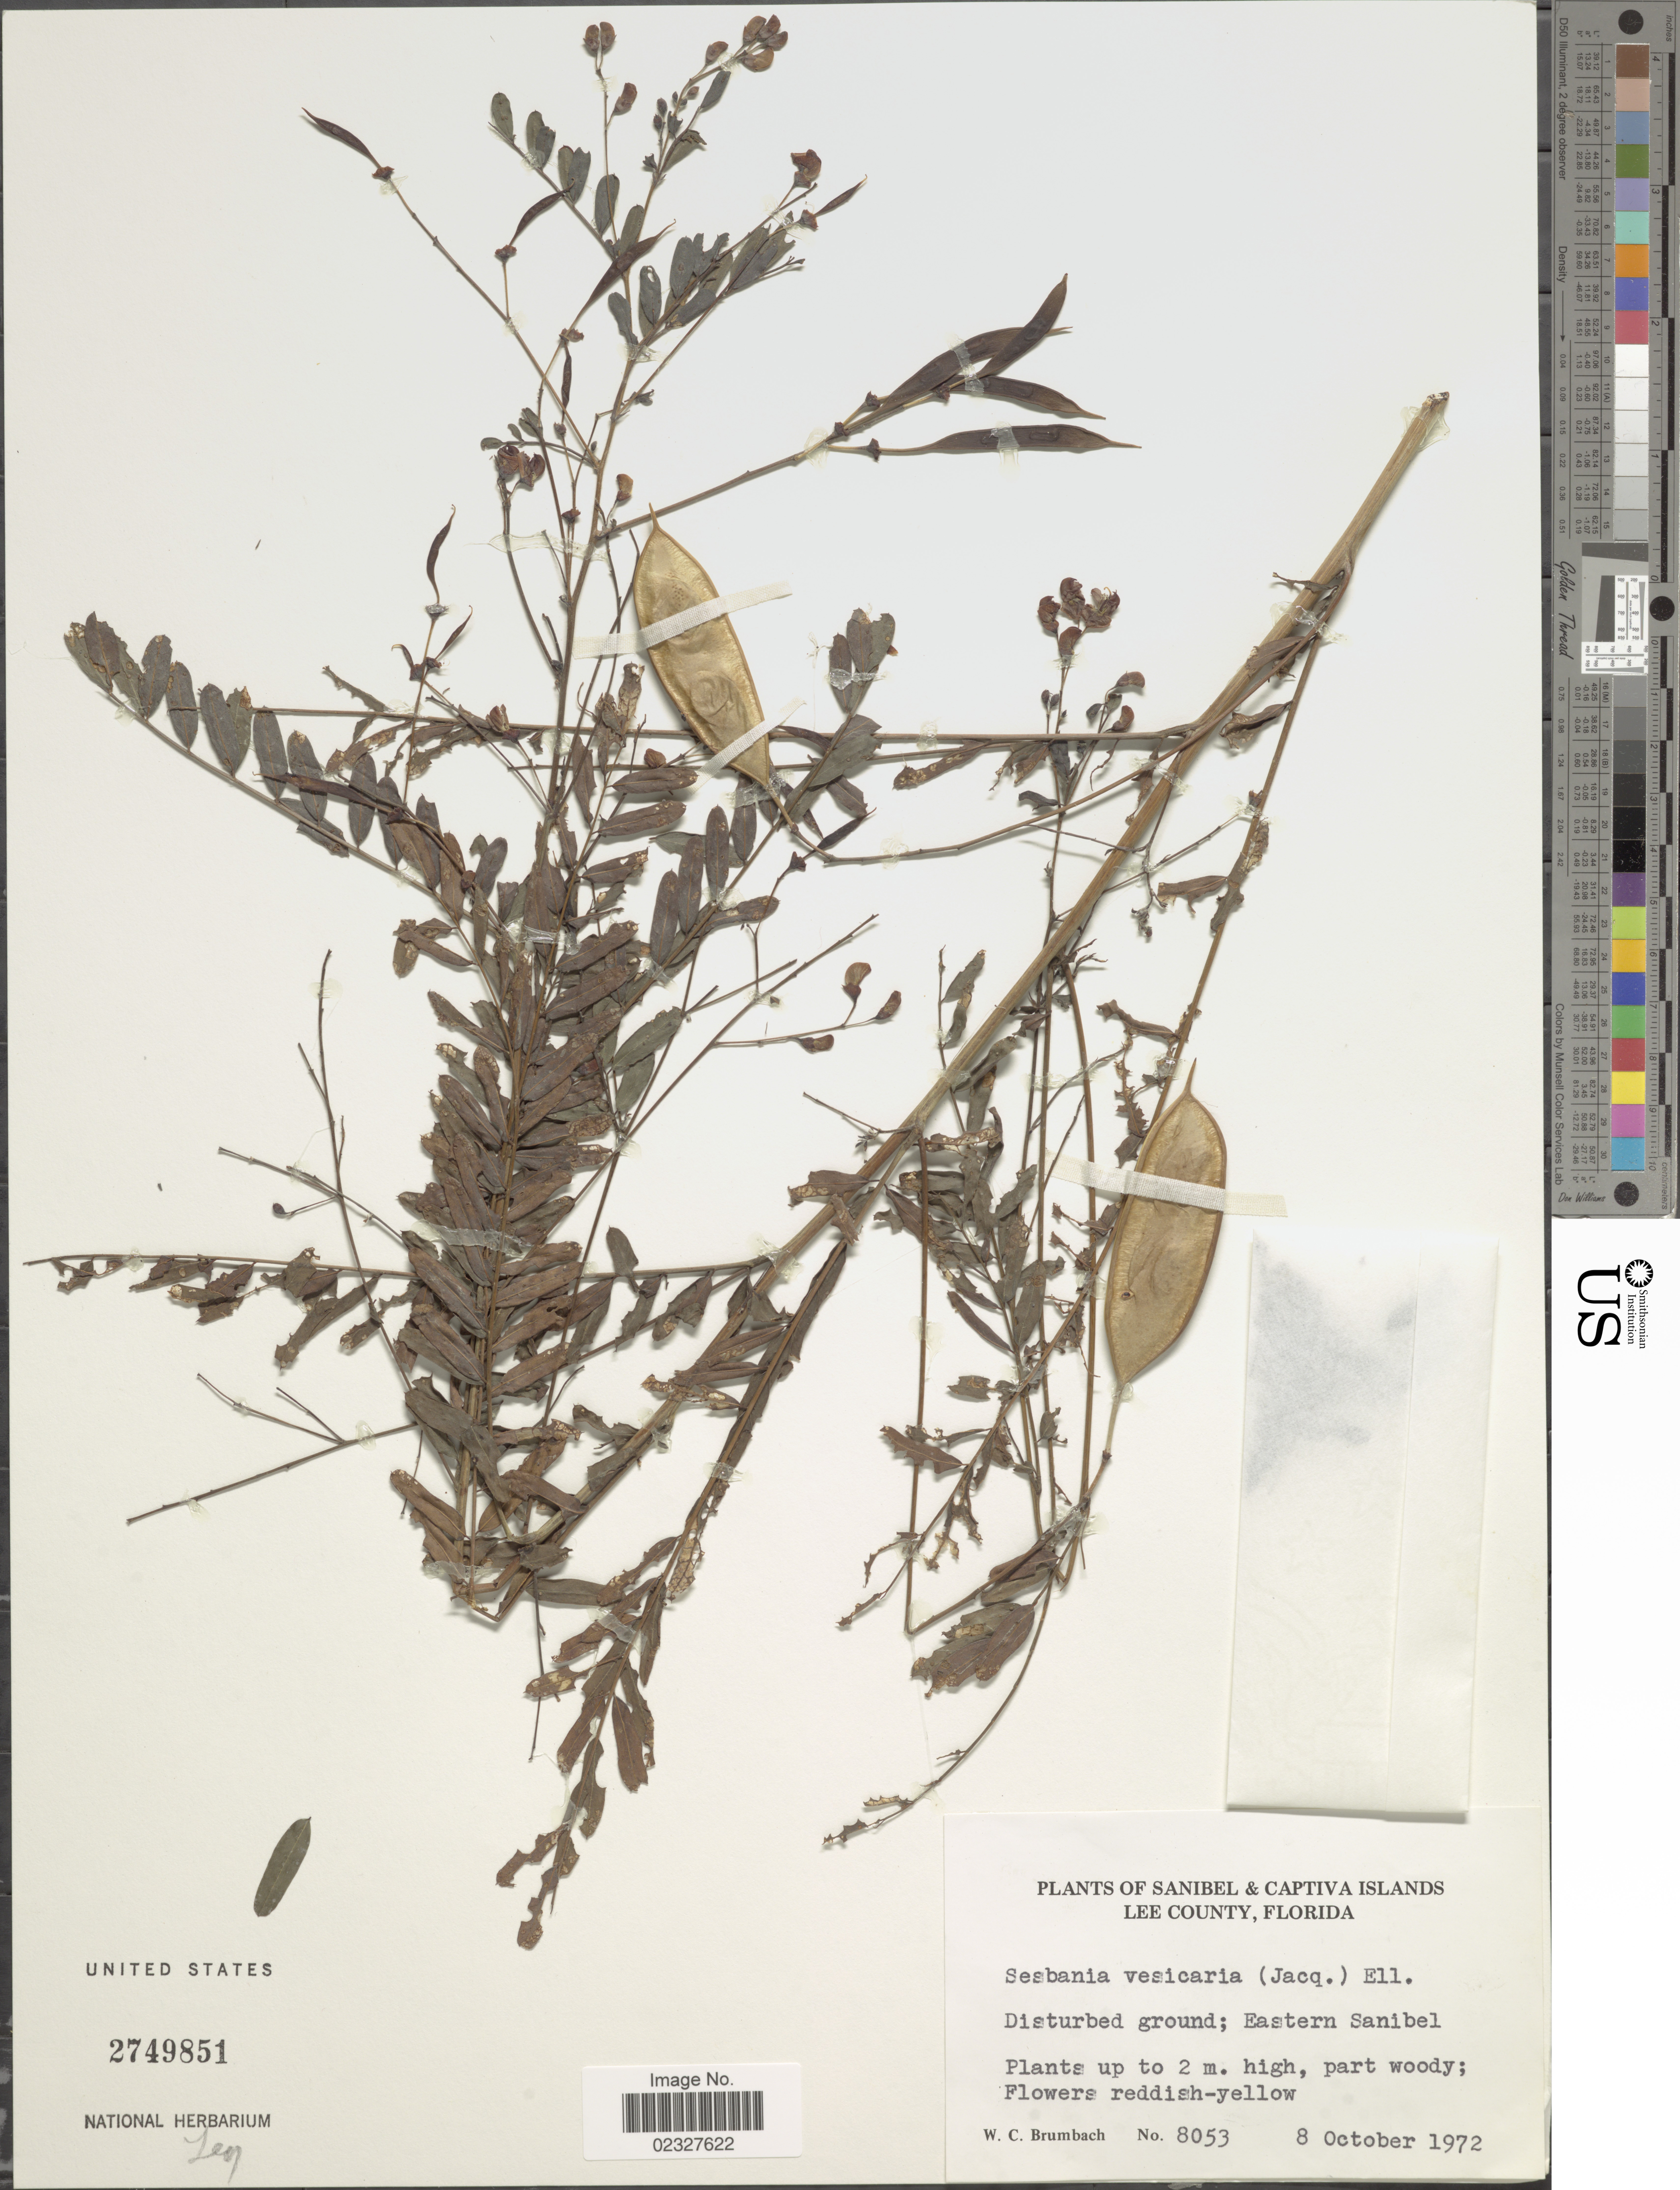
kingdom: Plantae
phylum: Tracheophyta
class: Magnoliopsida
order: Fabales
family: Fabaceae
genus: Sesbania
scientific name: Sesbania vesicaria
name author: (Jacq.) Elliott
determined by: Strong, Mark T., (BOT), Smithsonian Institution - National Museum of Natural History (UNITED STATES)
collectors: W. C. Brumbach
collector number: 8053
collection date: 1972-10-08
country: United States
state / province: Florida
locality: Sanibel, Captiva Islands, Lee County, disturbed groudn; Eastern Sanibel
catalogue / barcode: US 2749851